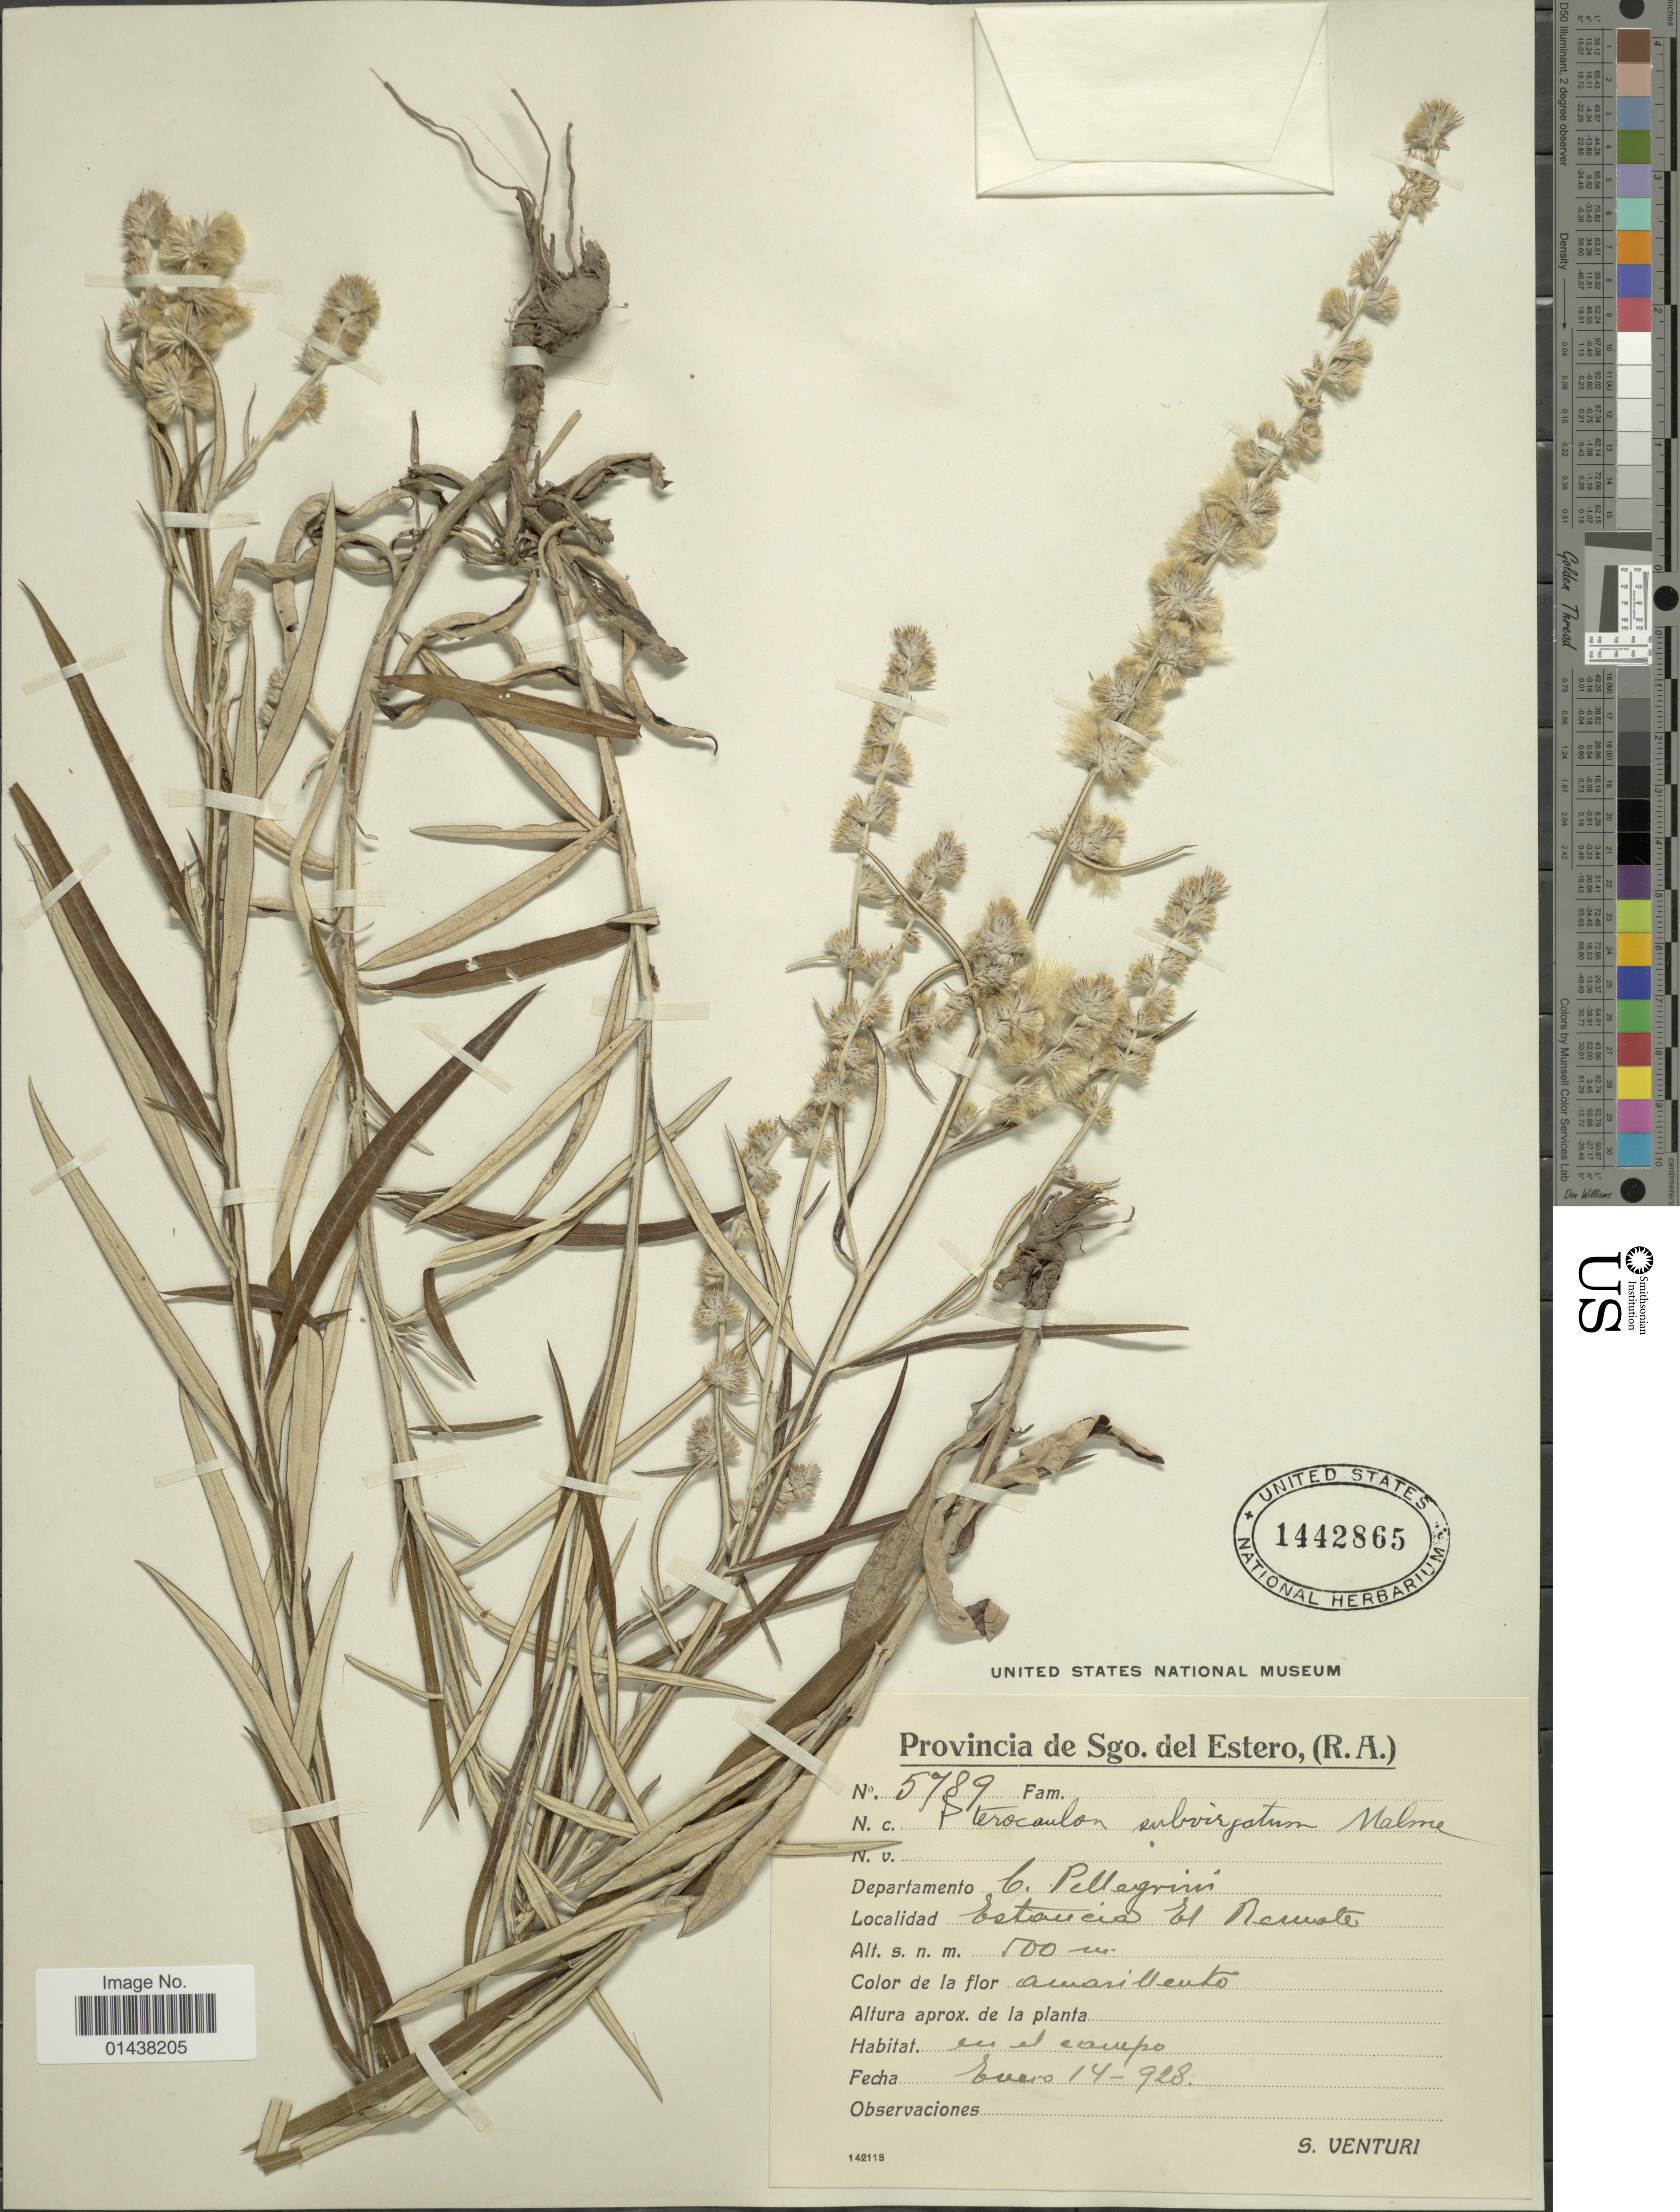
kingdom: Plantae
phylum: Tracheophyta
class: Magnoliopsida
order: Asterales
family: Asteraceae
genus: Pterocaulon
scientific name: Pterocaulon subvirgatum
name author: Malme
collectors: S. Venturi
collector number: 5789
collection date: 1928-01-14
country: Argentina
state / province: Santiago del Estero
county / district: Pellegrini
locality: Estancia El Remate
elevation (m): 500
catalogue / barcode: US 1442865